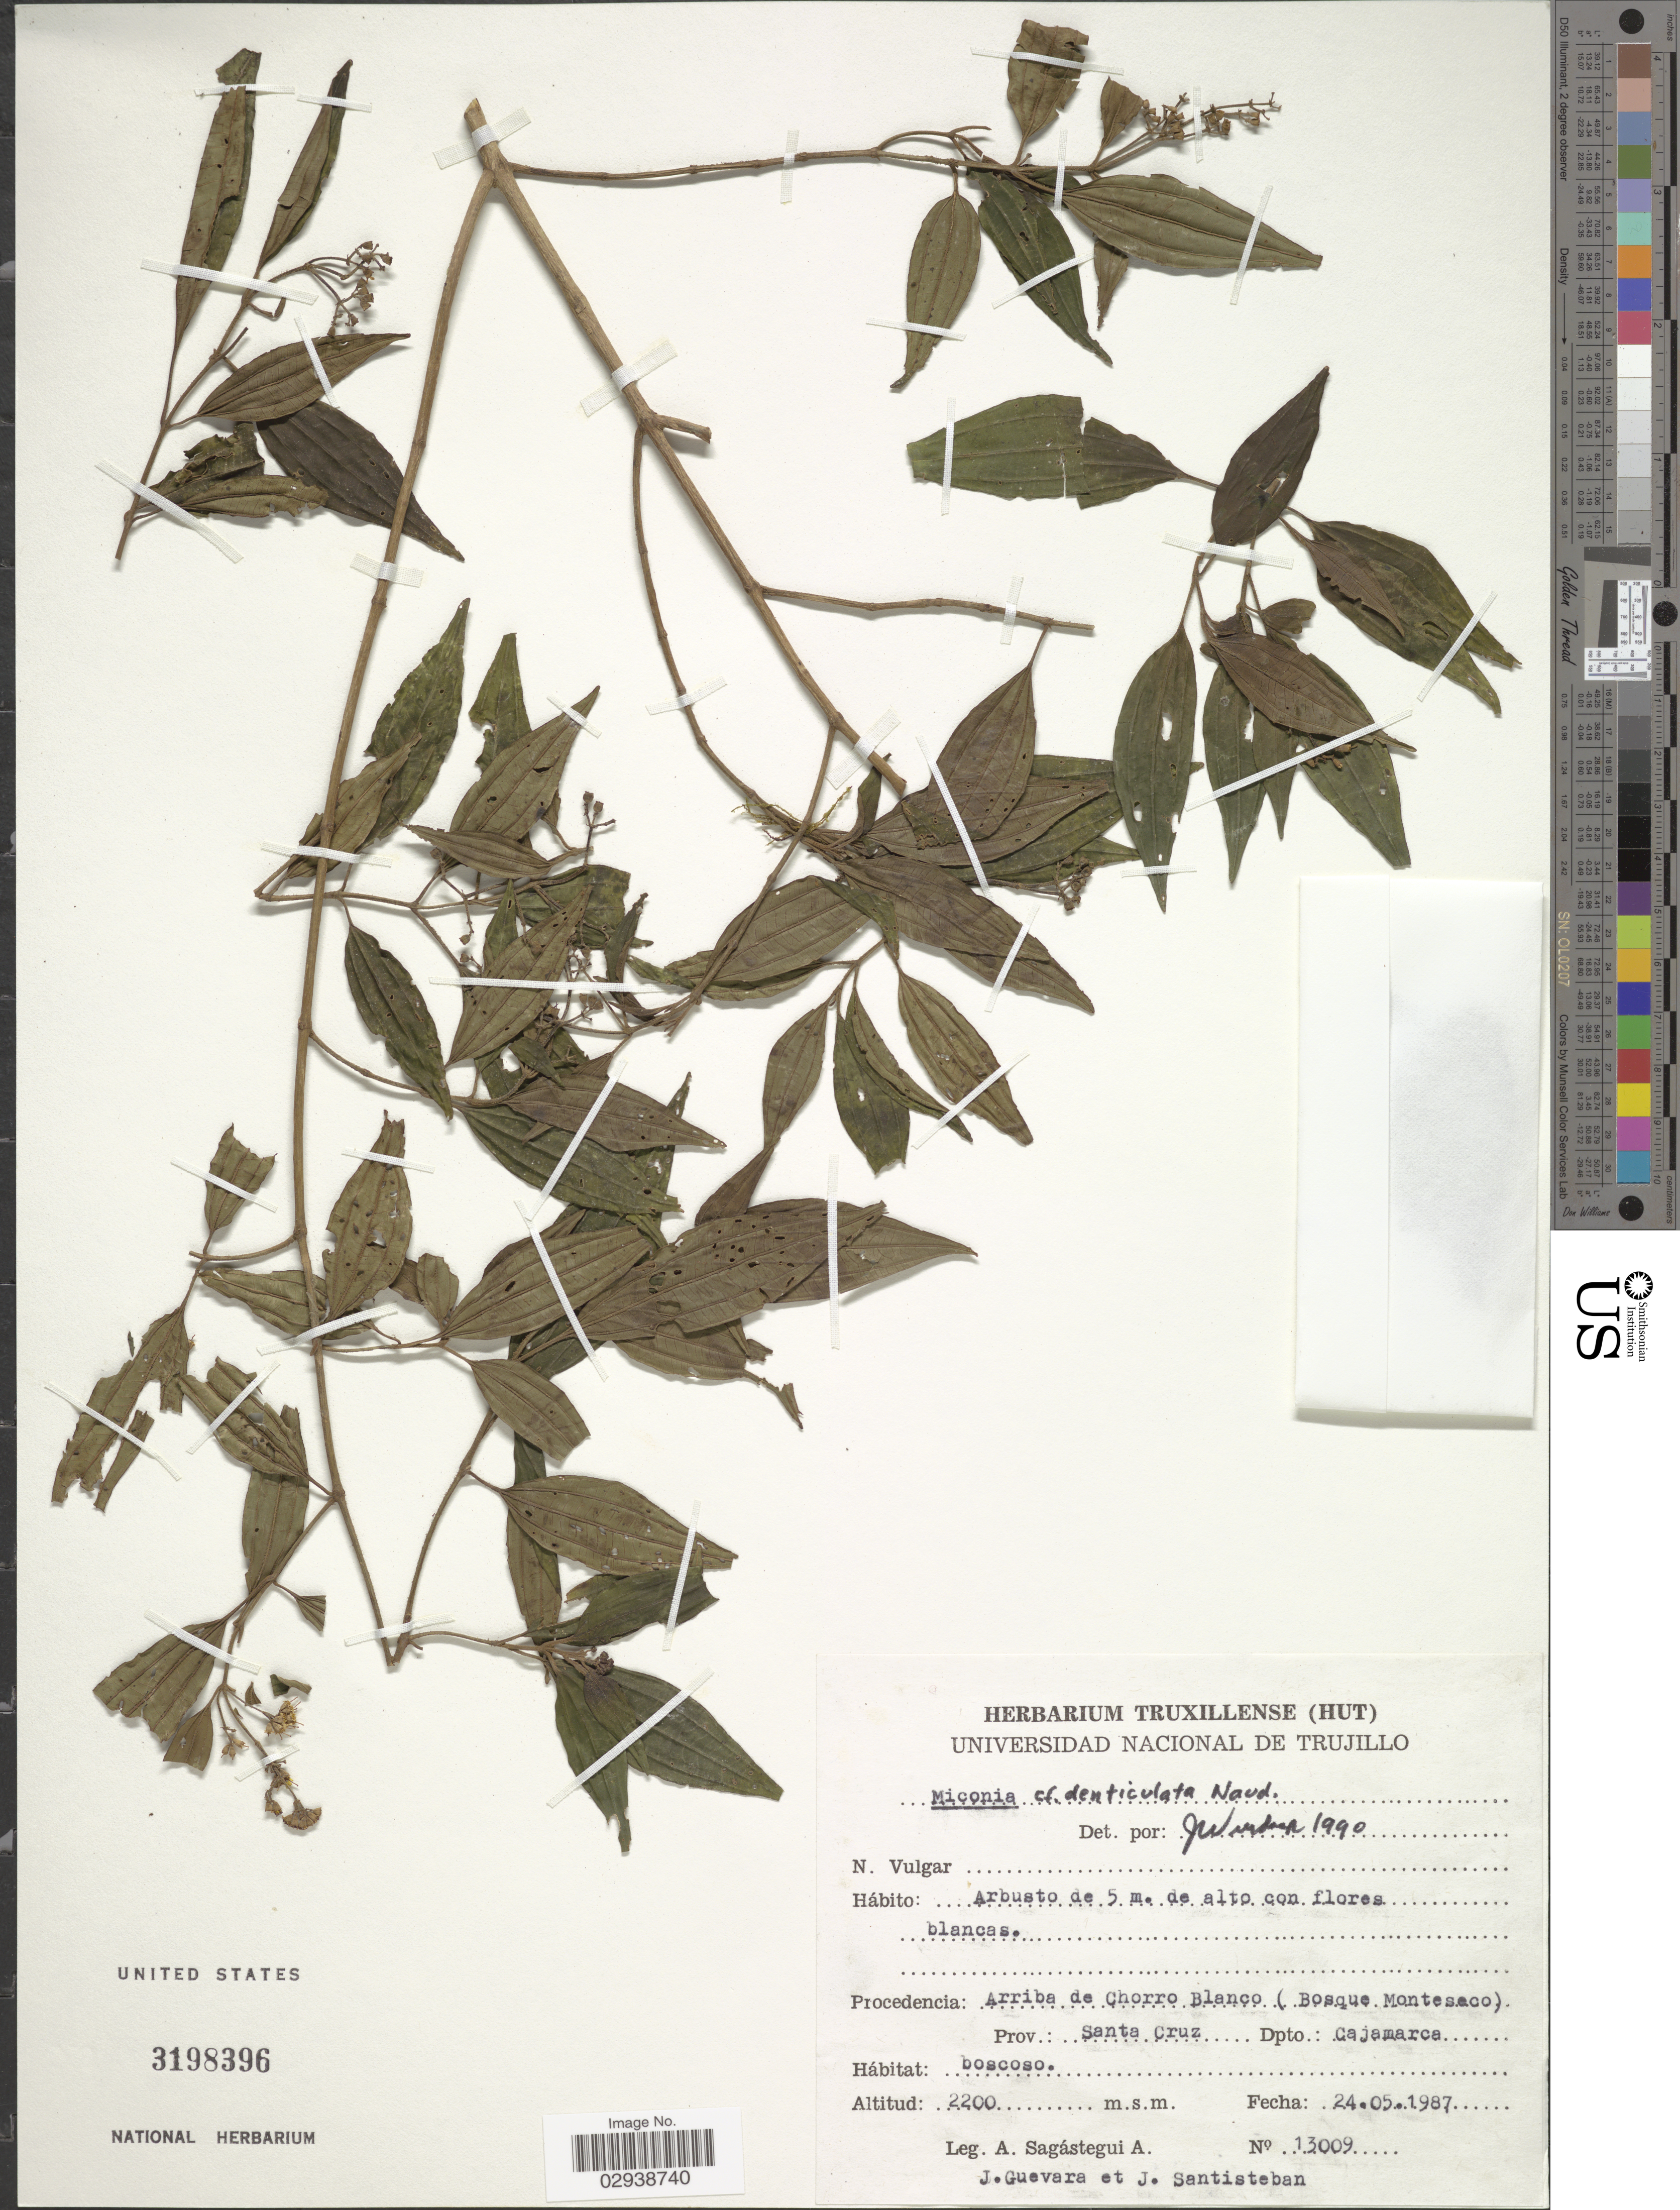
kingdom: Plantae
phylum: Tracheophyta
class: Magnoliopsida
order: Myrtales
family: Melastomataceae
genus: Miconia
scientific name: Miconia denticulata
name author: Naudin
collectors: A. Sagástegui A., J. Guevara & J. Santisteban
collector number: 13009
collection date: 1987-05-24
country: Peru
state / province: Cajamarca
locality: Procedencia: Arriba de Chorro Blanco (Bosque Monteseco) Prov.: Santa Cruz, Dpto.: Cajamarca.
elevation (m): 2200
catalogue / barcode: US 3198396